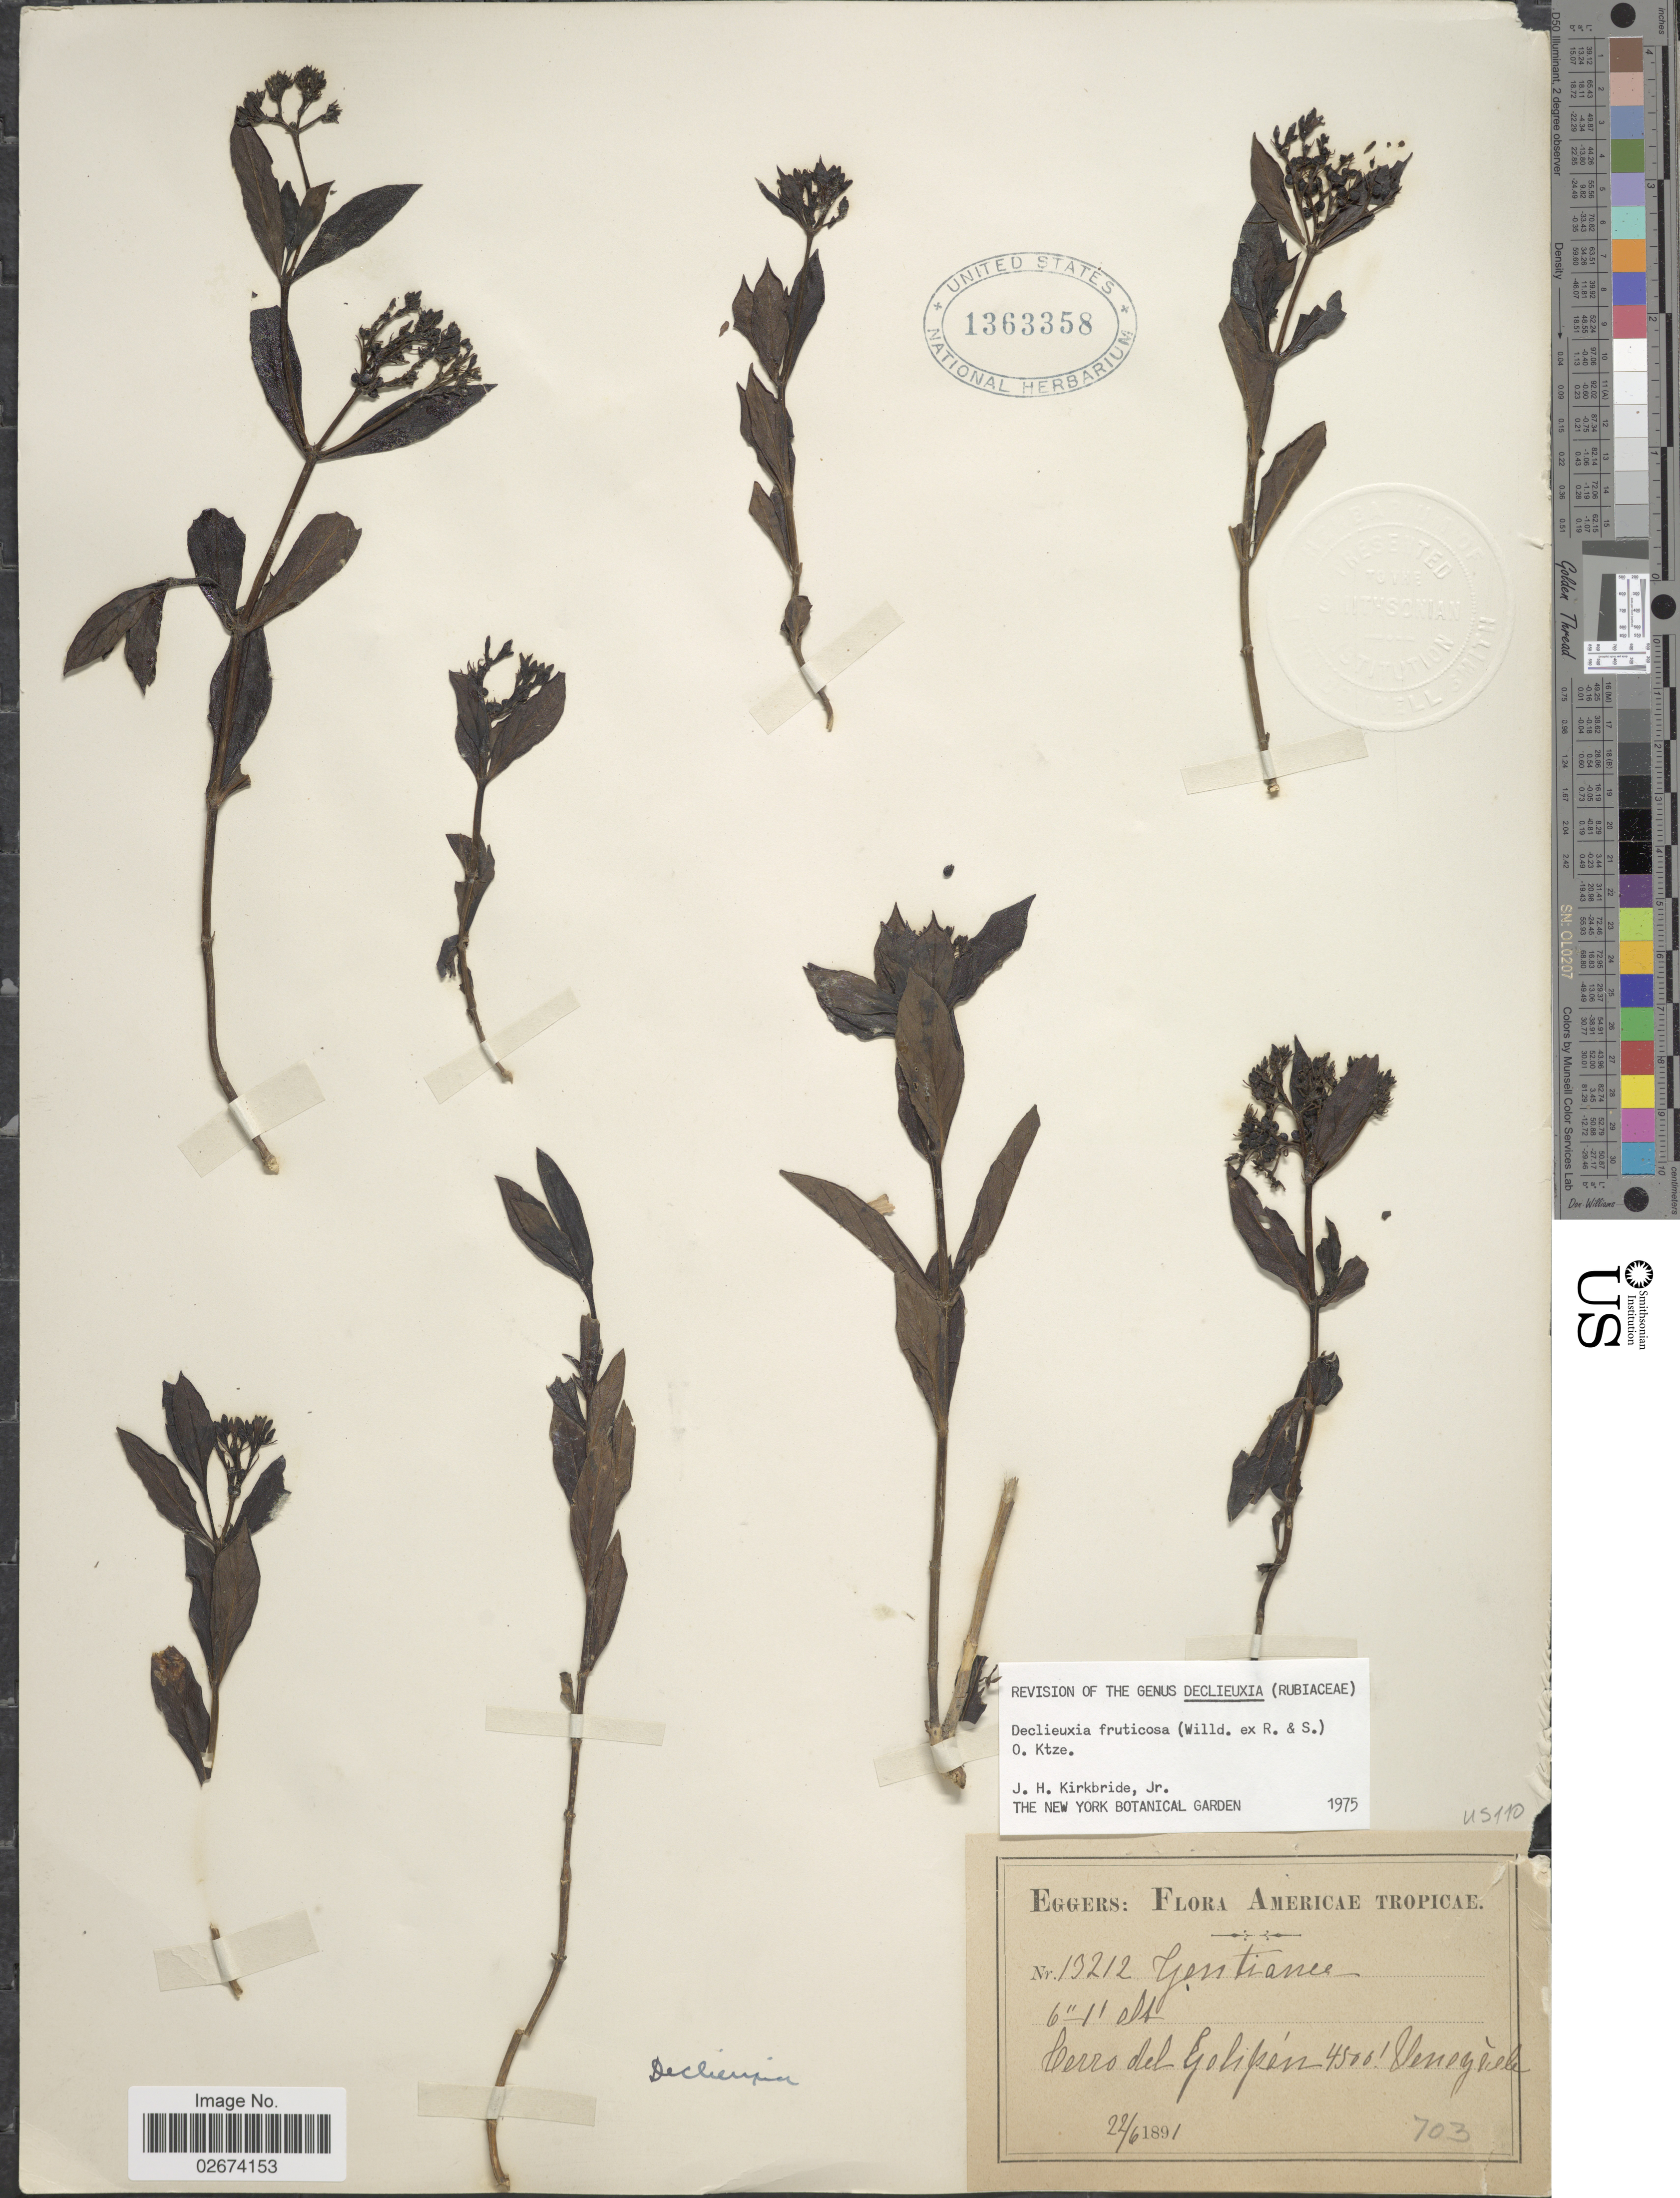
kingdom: Plantae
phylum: Tracheophyta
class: Magnoliopsida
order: Gentianales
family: Rubiaceae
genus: Declieuxia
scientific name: Declieuxia fruticosa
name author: (Willd. ex Roem. & Schult.) Kuntze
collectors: -. Eggers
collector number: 13212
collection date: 1891-06-22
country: Venezuela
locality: Cerro del Golipén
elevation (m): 1372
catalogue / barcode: US 1363358